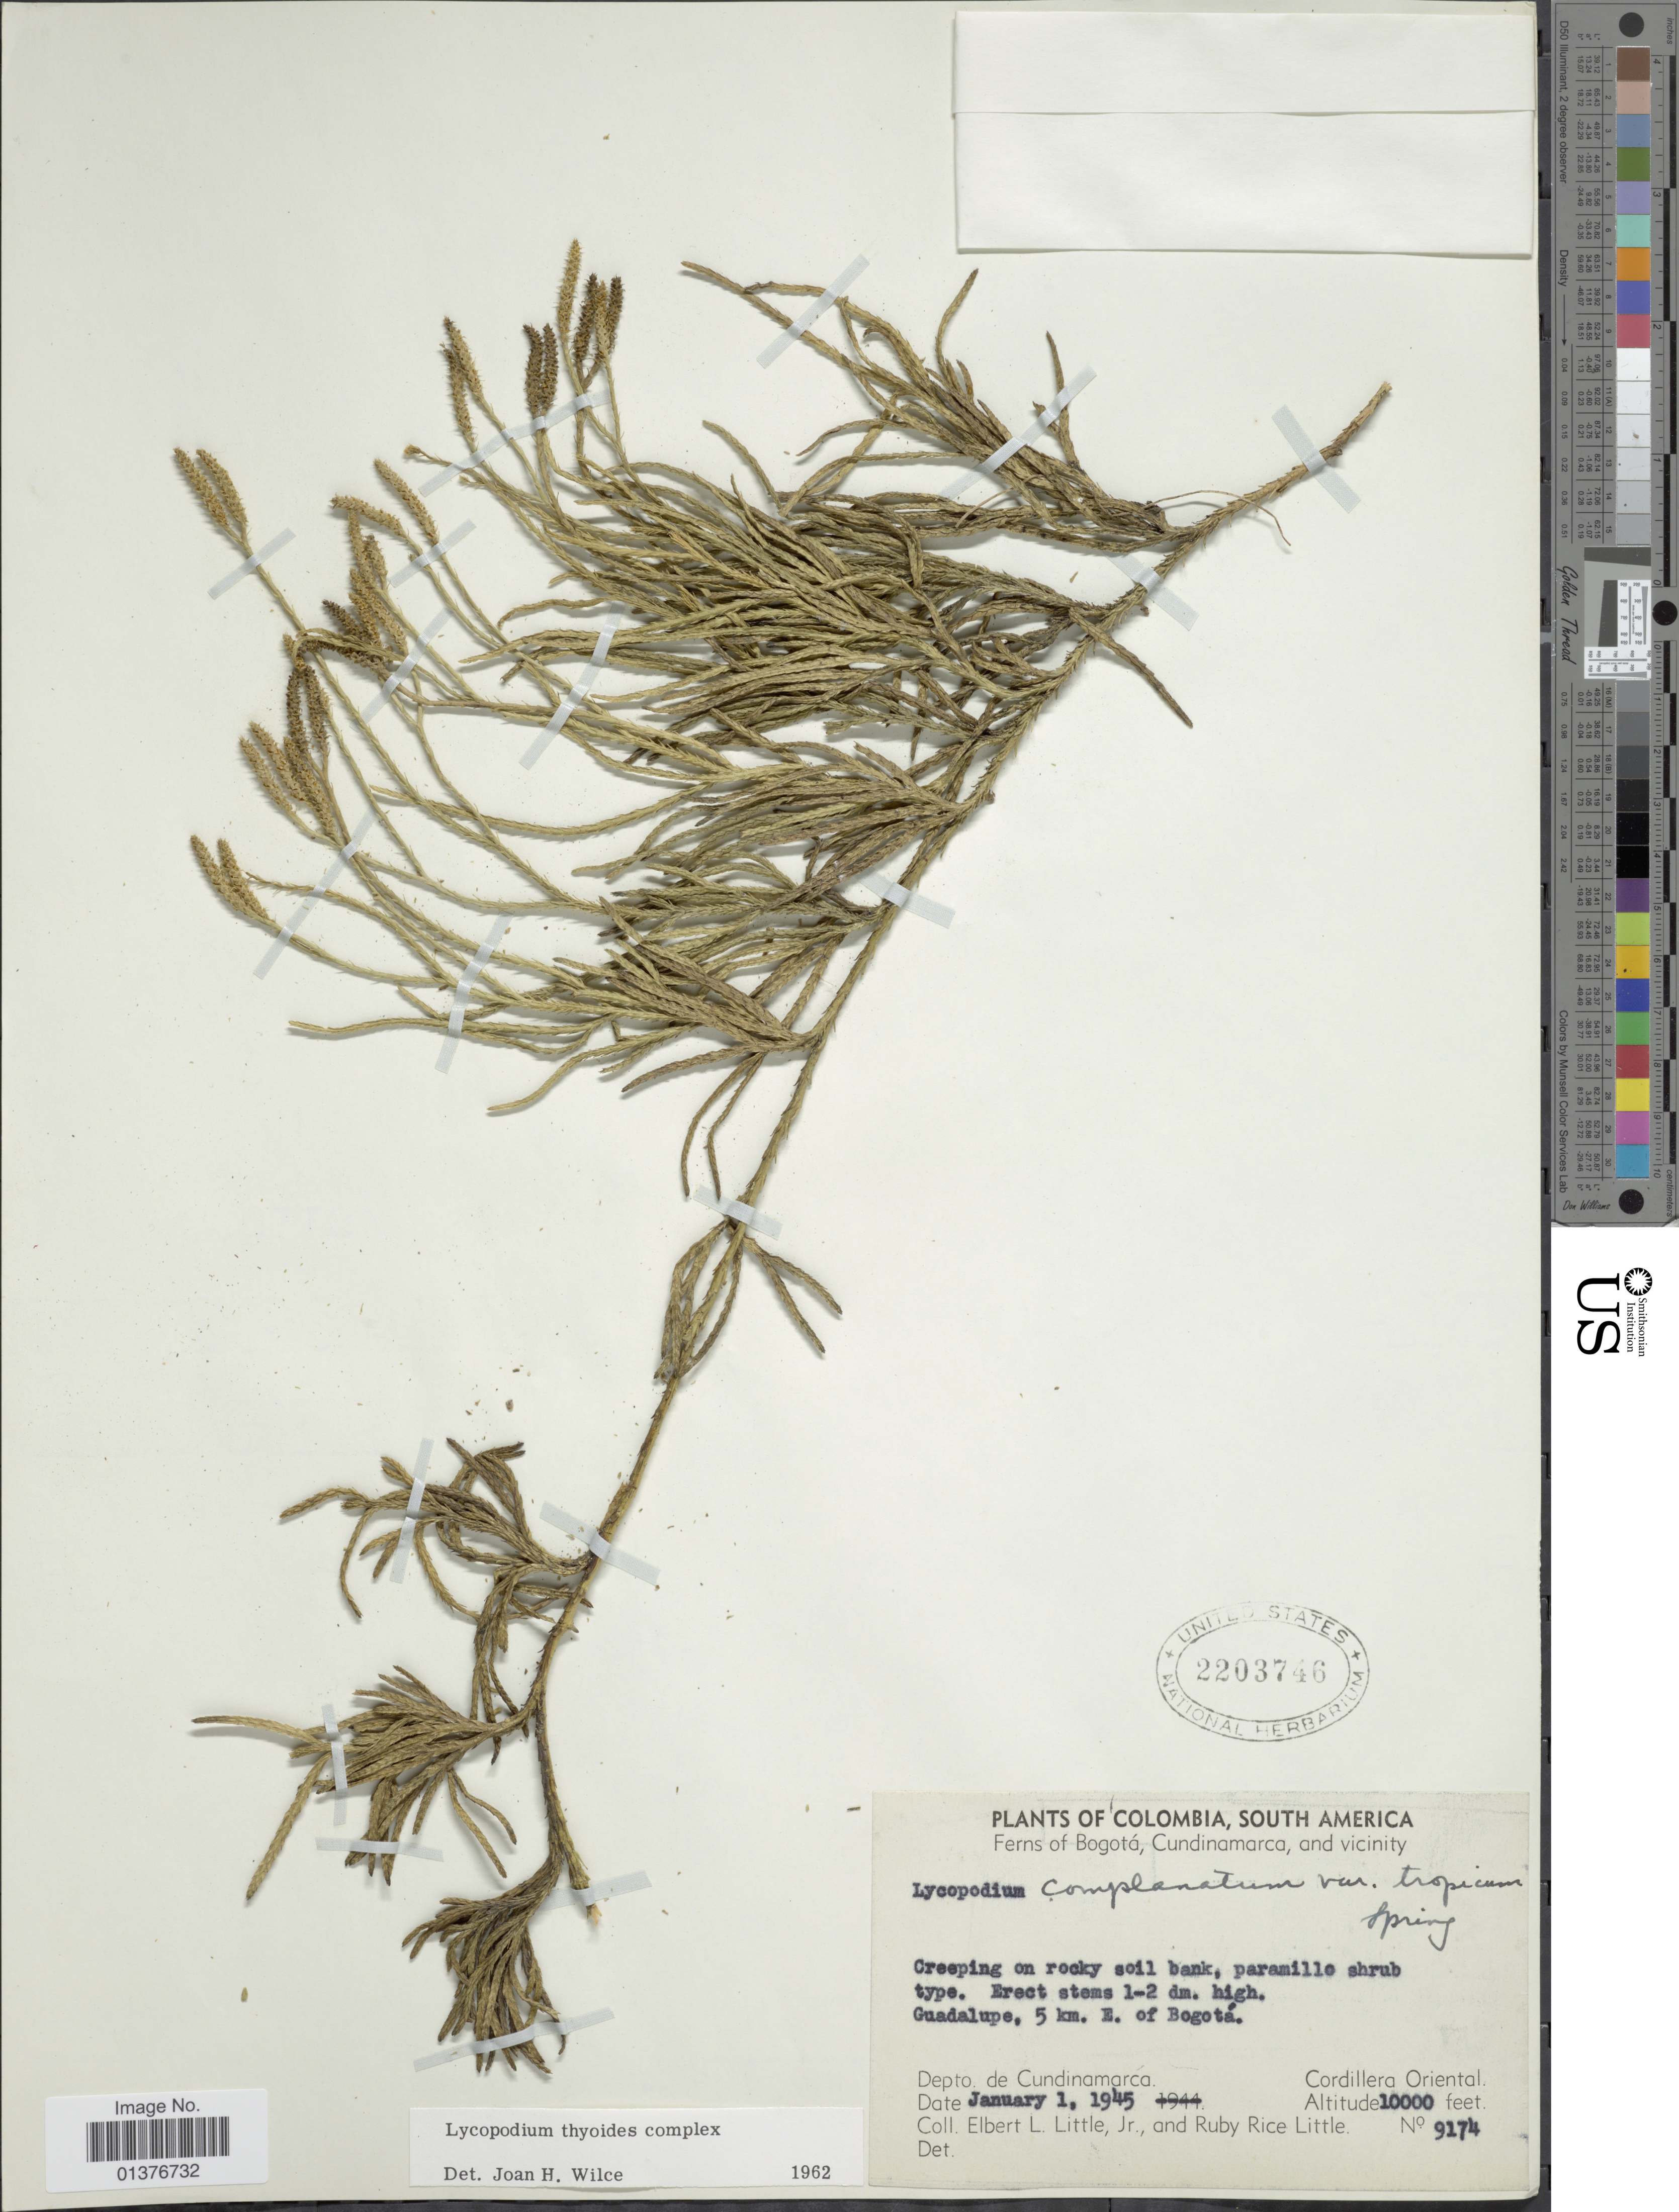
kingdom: Plantae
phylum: Tracheophyta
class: Lycopodiopsida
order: Lycopodiales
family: Lycopodiaceae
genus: Diphasiastrum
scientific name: Diphasiastrum thyoides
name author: (Humb. & Bonpl. ex Willd.) Holub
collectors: E. L. Little & R. R. Little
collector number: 9174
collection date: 1945-01-01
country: Colombia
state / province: Cundinamarca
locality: Guadalupe, 5km E of Bogotá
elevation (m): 3048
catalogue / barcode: US 2203746